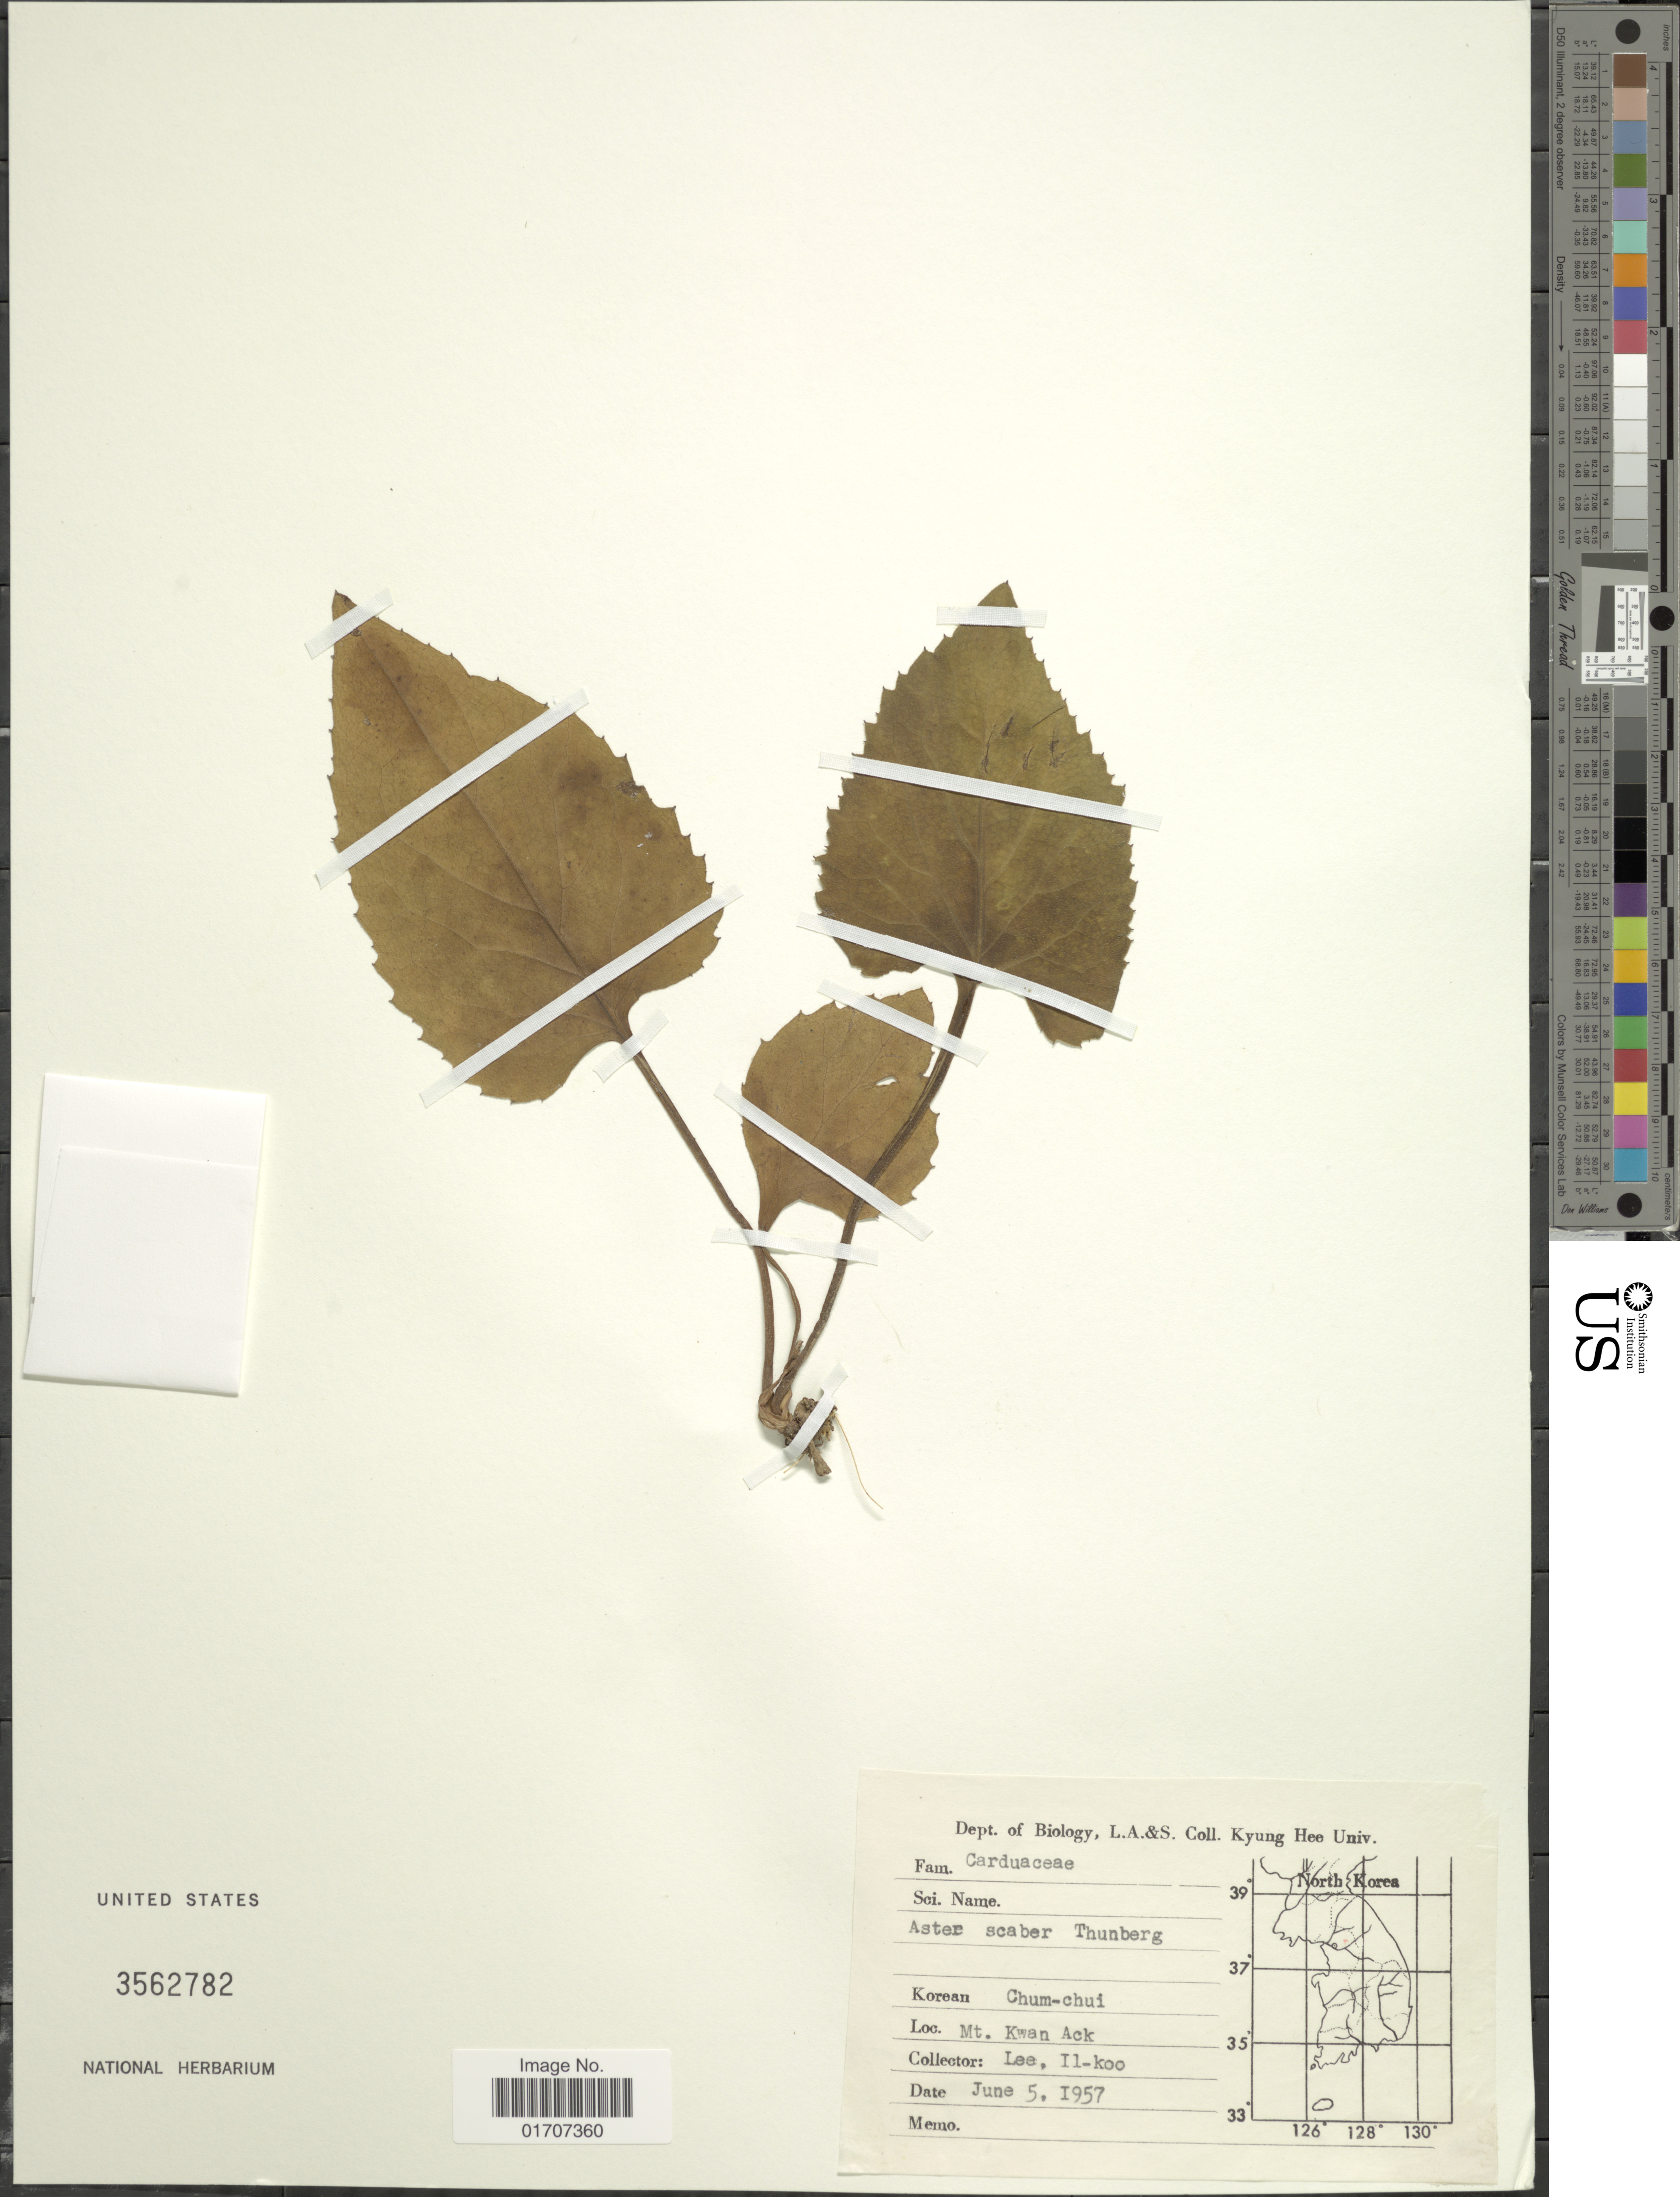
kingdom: Plantae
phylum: Tracheophyta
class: Magnoliopsida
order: Asterales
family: Asteraceae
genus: Doellingeria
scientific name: Doellingeria scabra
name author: (Thunb.) Nees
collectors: I. Lee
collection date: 1957-06-05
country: South Korea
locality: Mt. Kwan Ack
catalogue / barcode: US 3562782